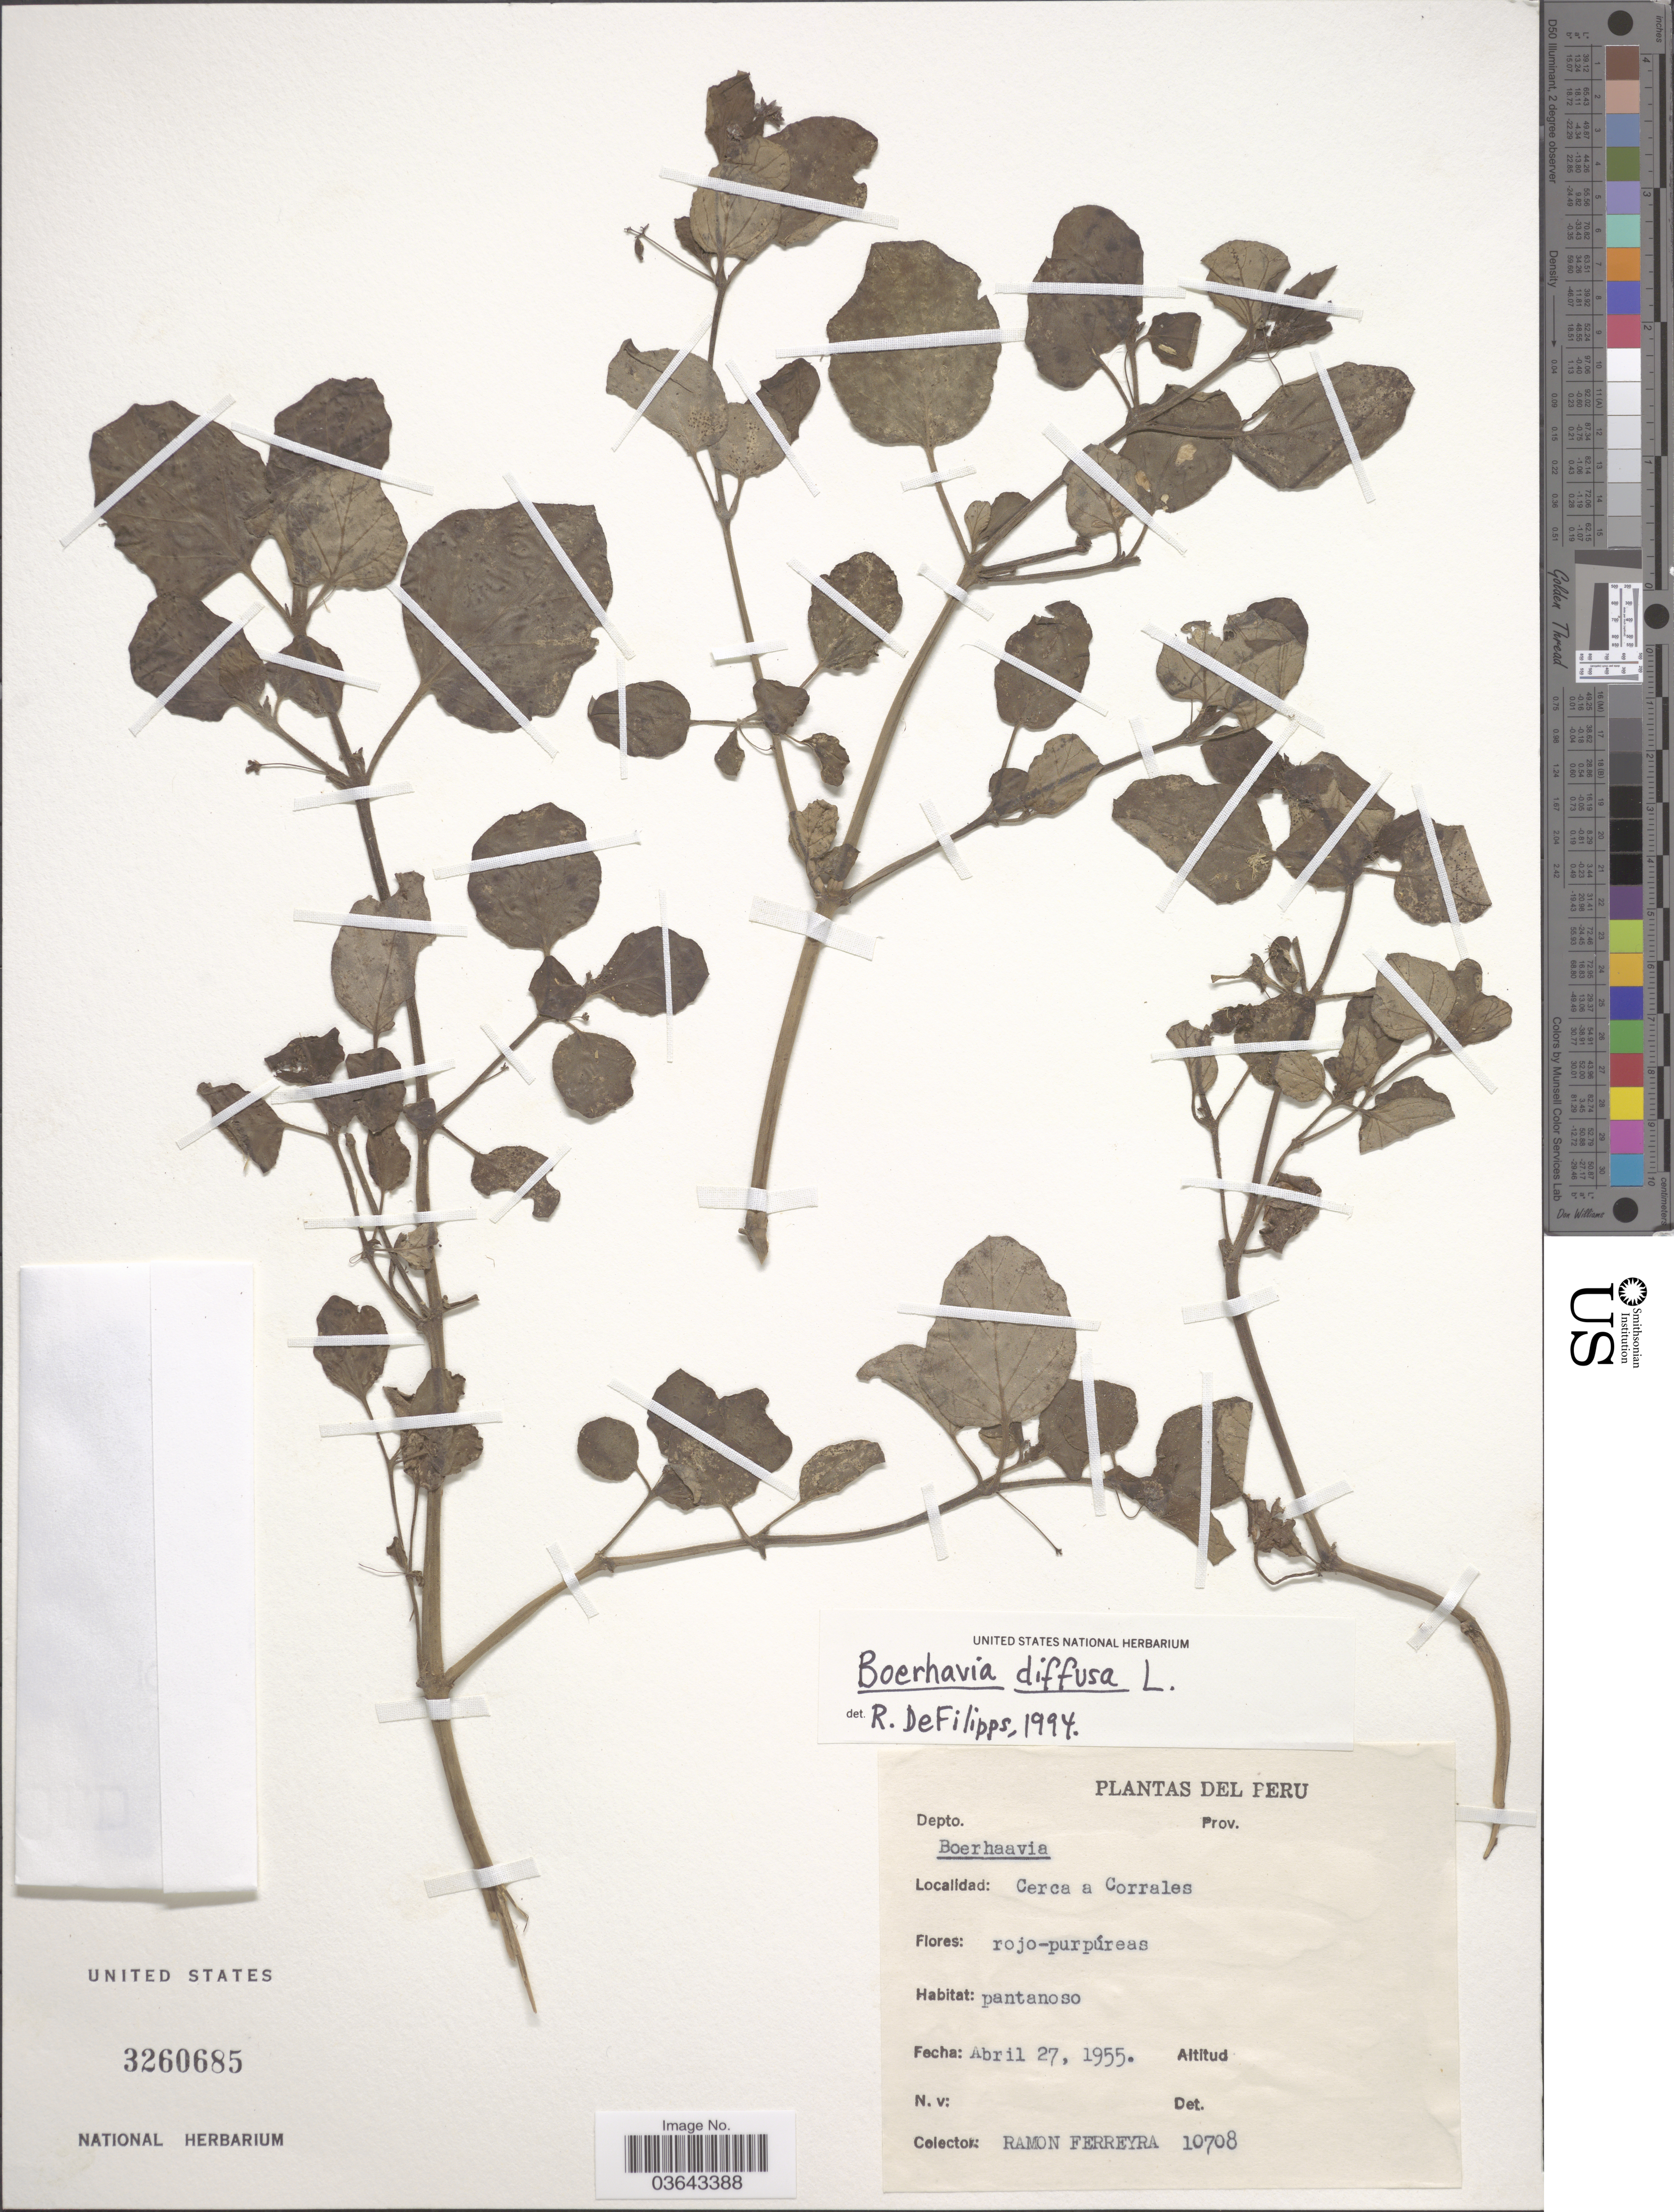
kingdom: Plantae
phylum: Tracheophyta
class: Magnoliopsida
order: Caryophyllales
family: Nyctaginaceae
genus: Boerhavia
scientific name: Boerhavia diffusa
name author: L.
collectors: R. A. Ferreyra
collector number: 10708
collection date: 1955-04-27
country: Peru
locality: Cerca a Corrales.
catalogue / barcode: US 3260685